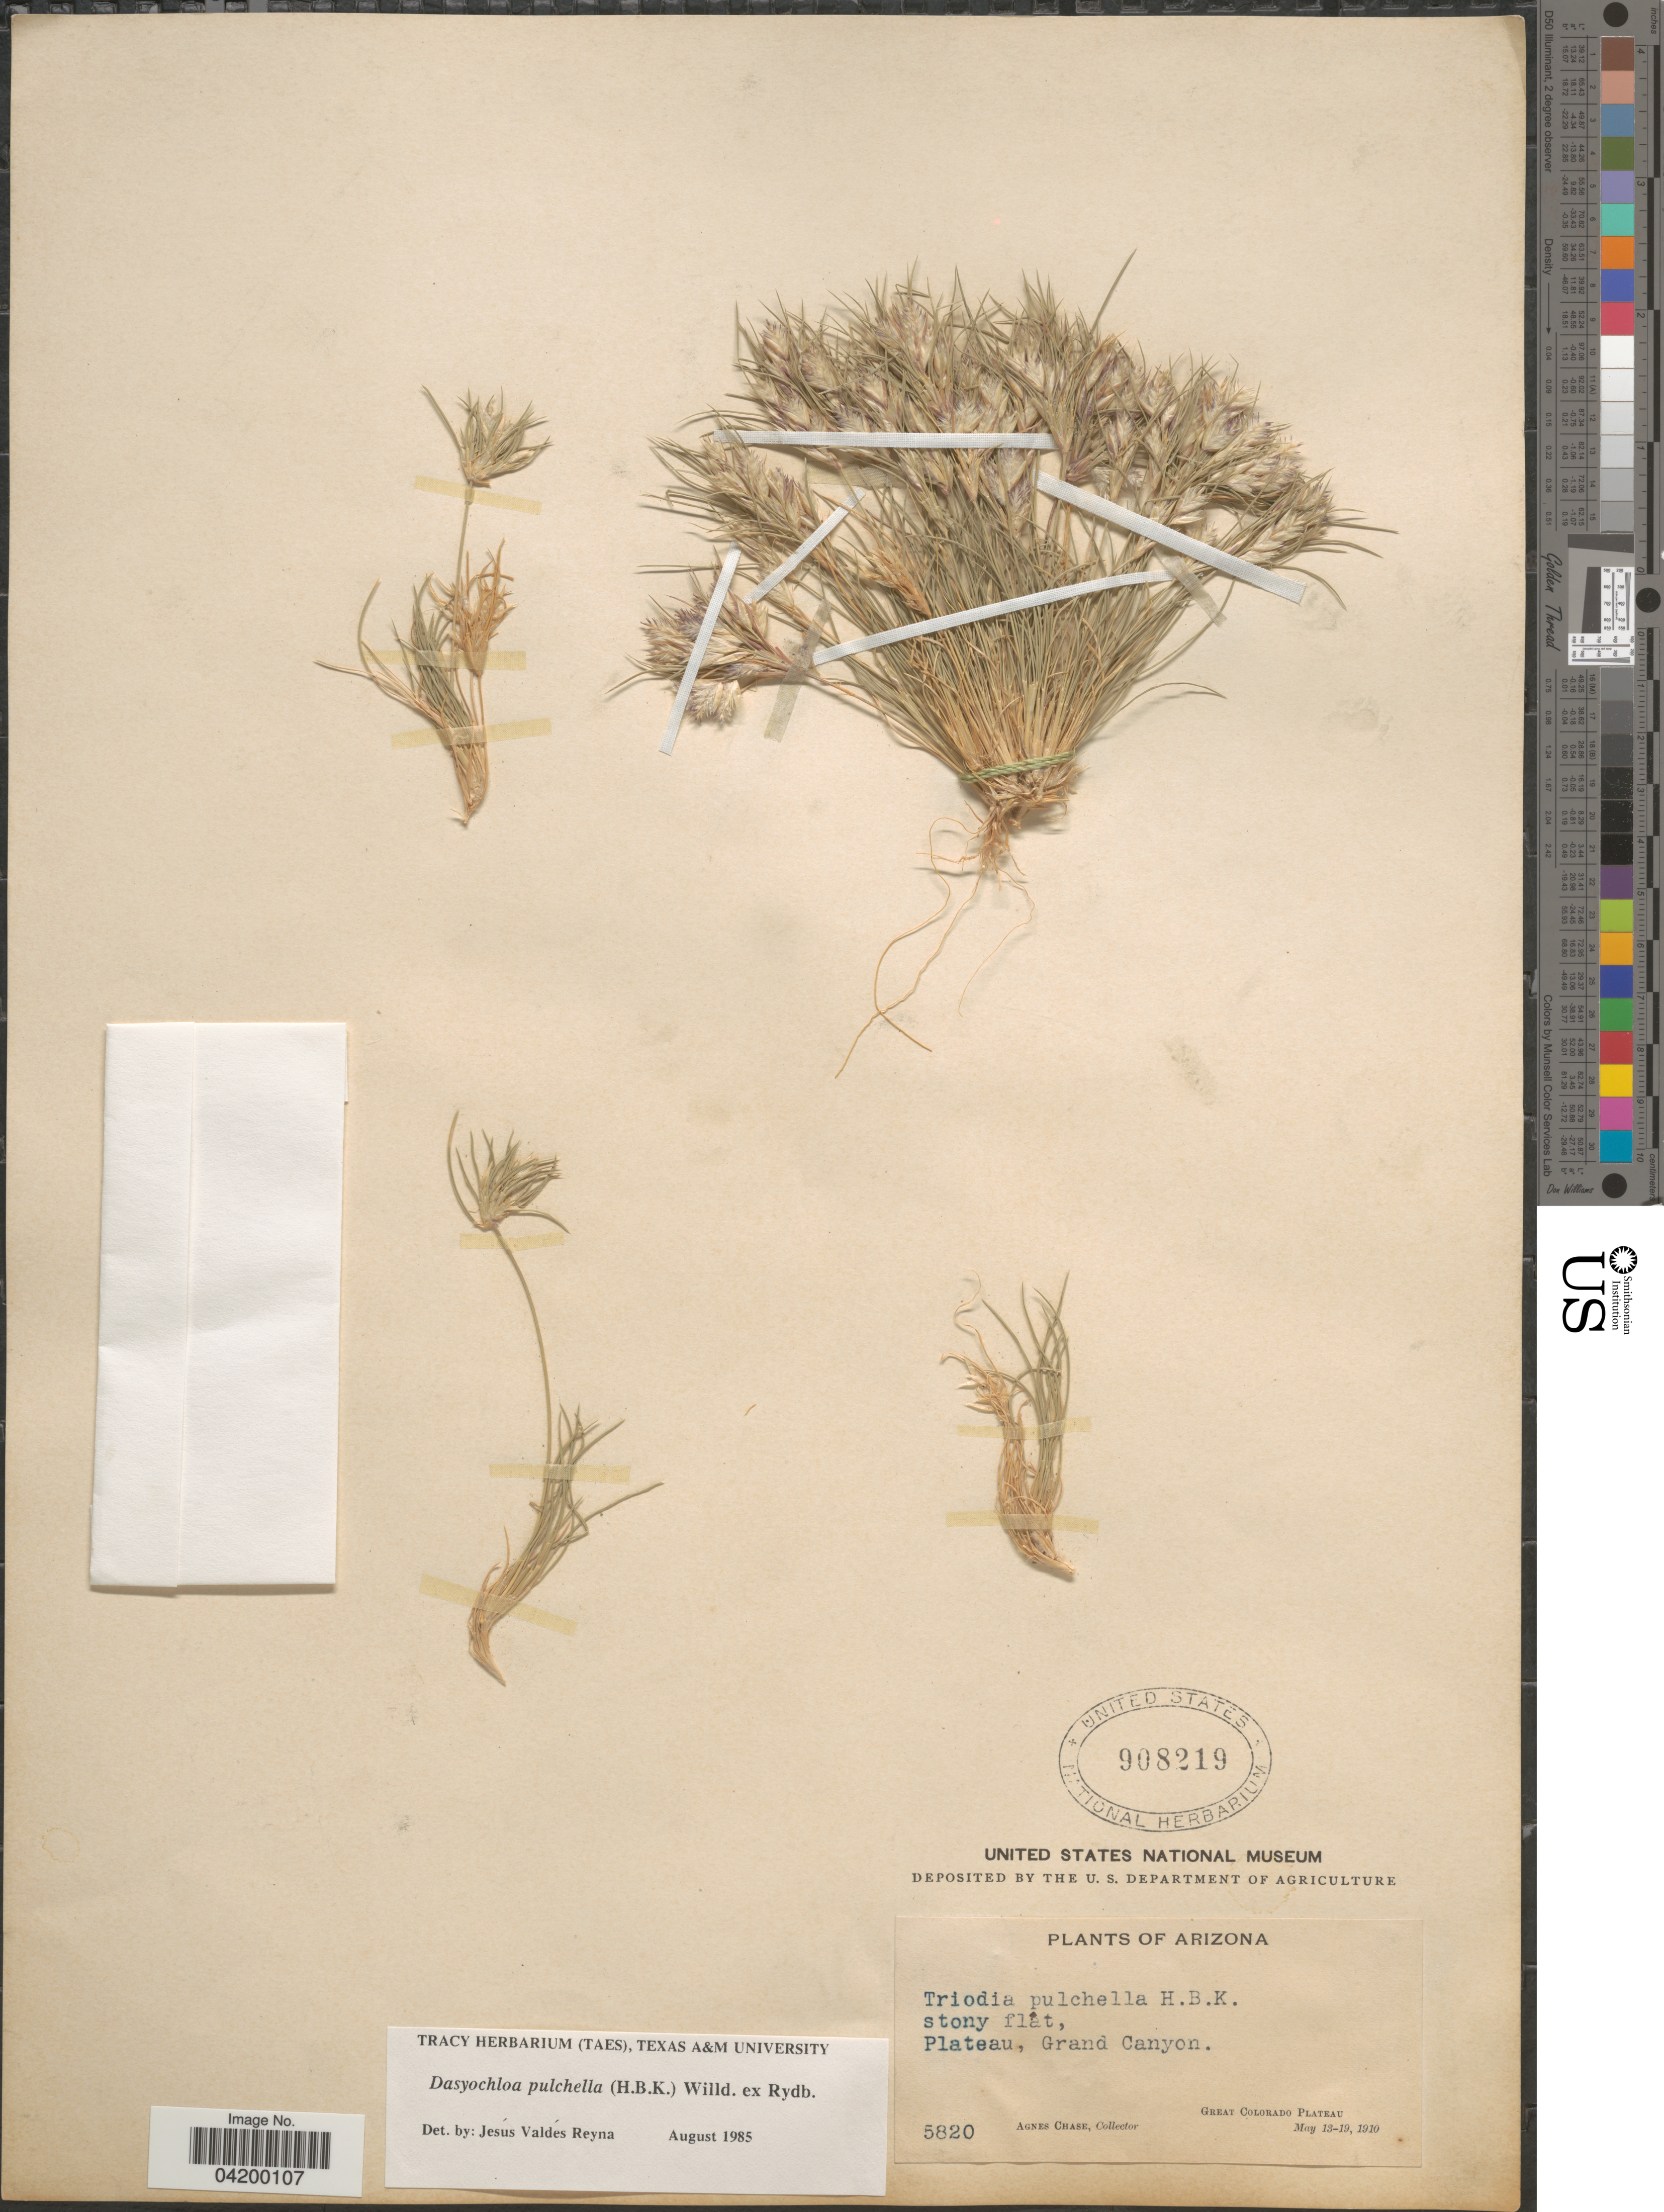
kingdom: Plantae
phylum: Tracheophyta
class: Liliopsida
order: Poales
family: Poaceae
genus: Dasyochloa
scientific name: Dasyochloa pulchella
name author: (Kunth) Willd. ex Rydb.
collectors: A. Chase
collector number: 5820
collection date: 1910-05-13/1910-05-19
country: United States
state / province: Arizona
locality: Stony flat, Plateau, Grand Canyon. Great Colorado Plateau.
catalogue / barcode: US 908219